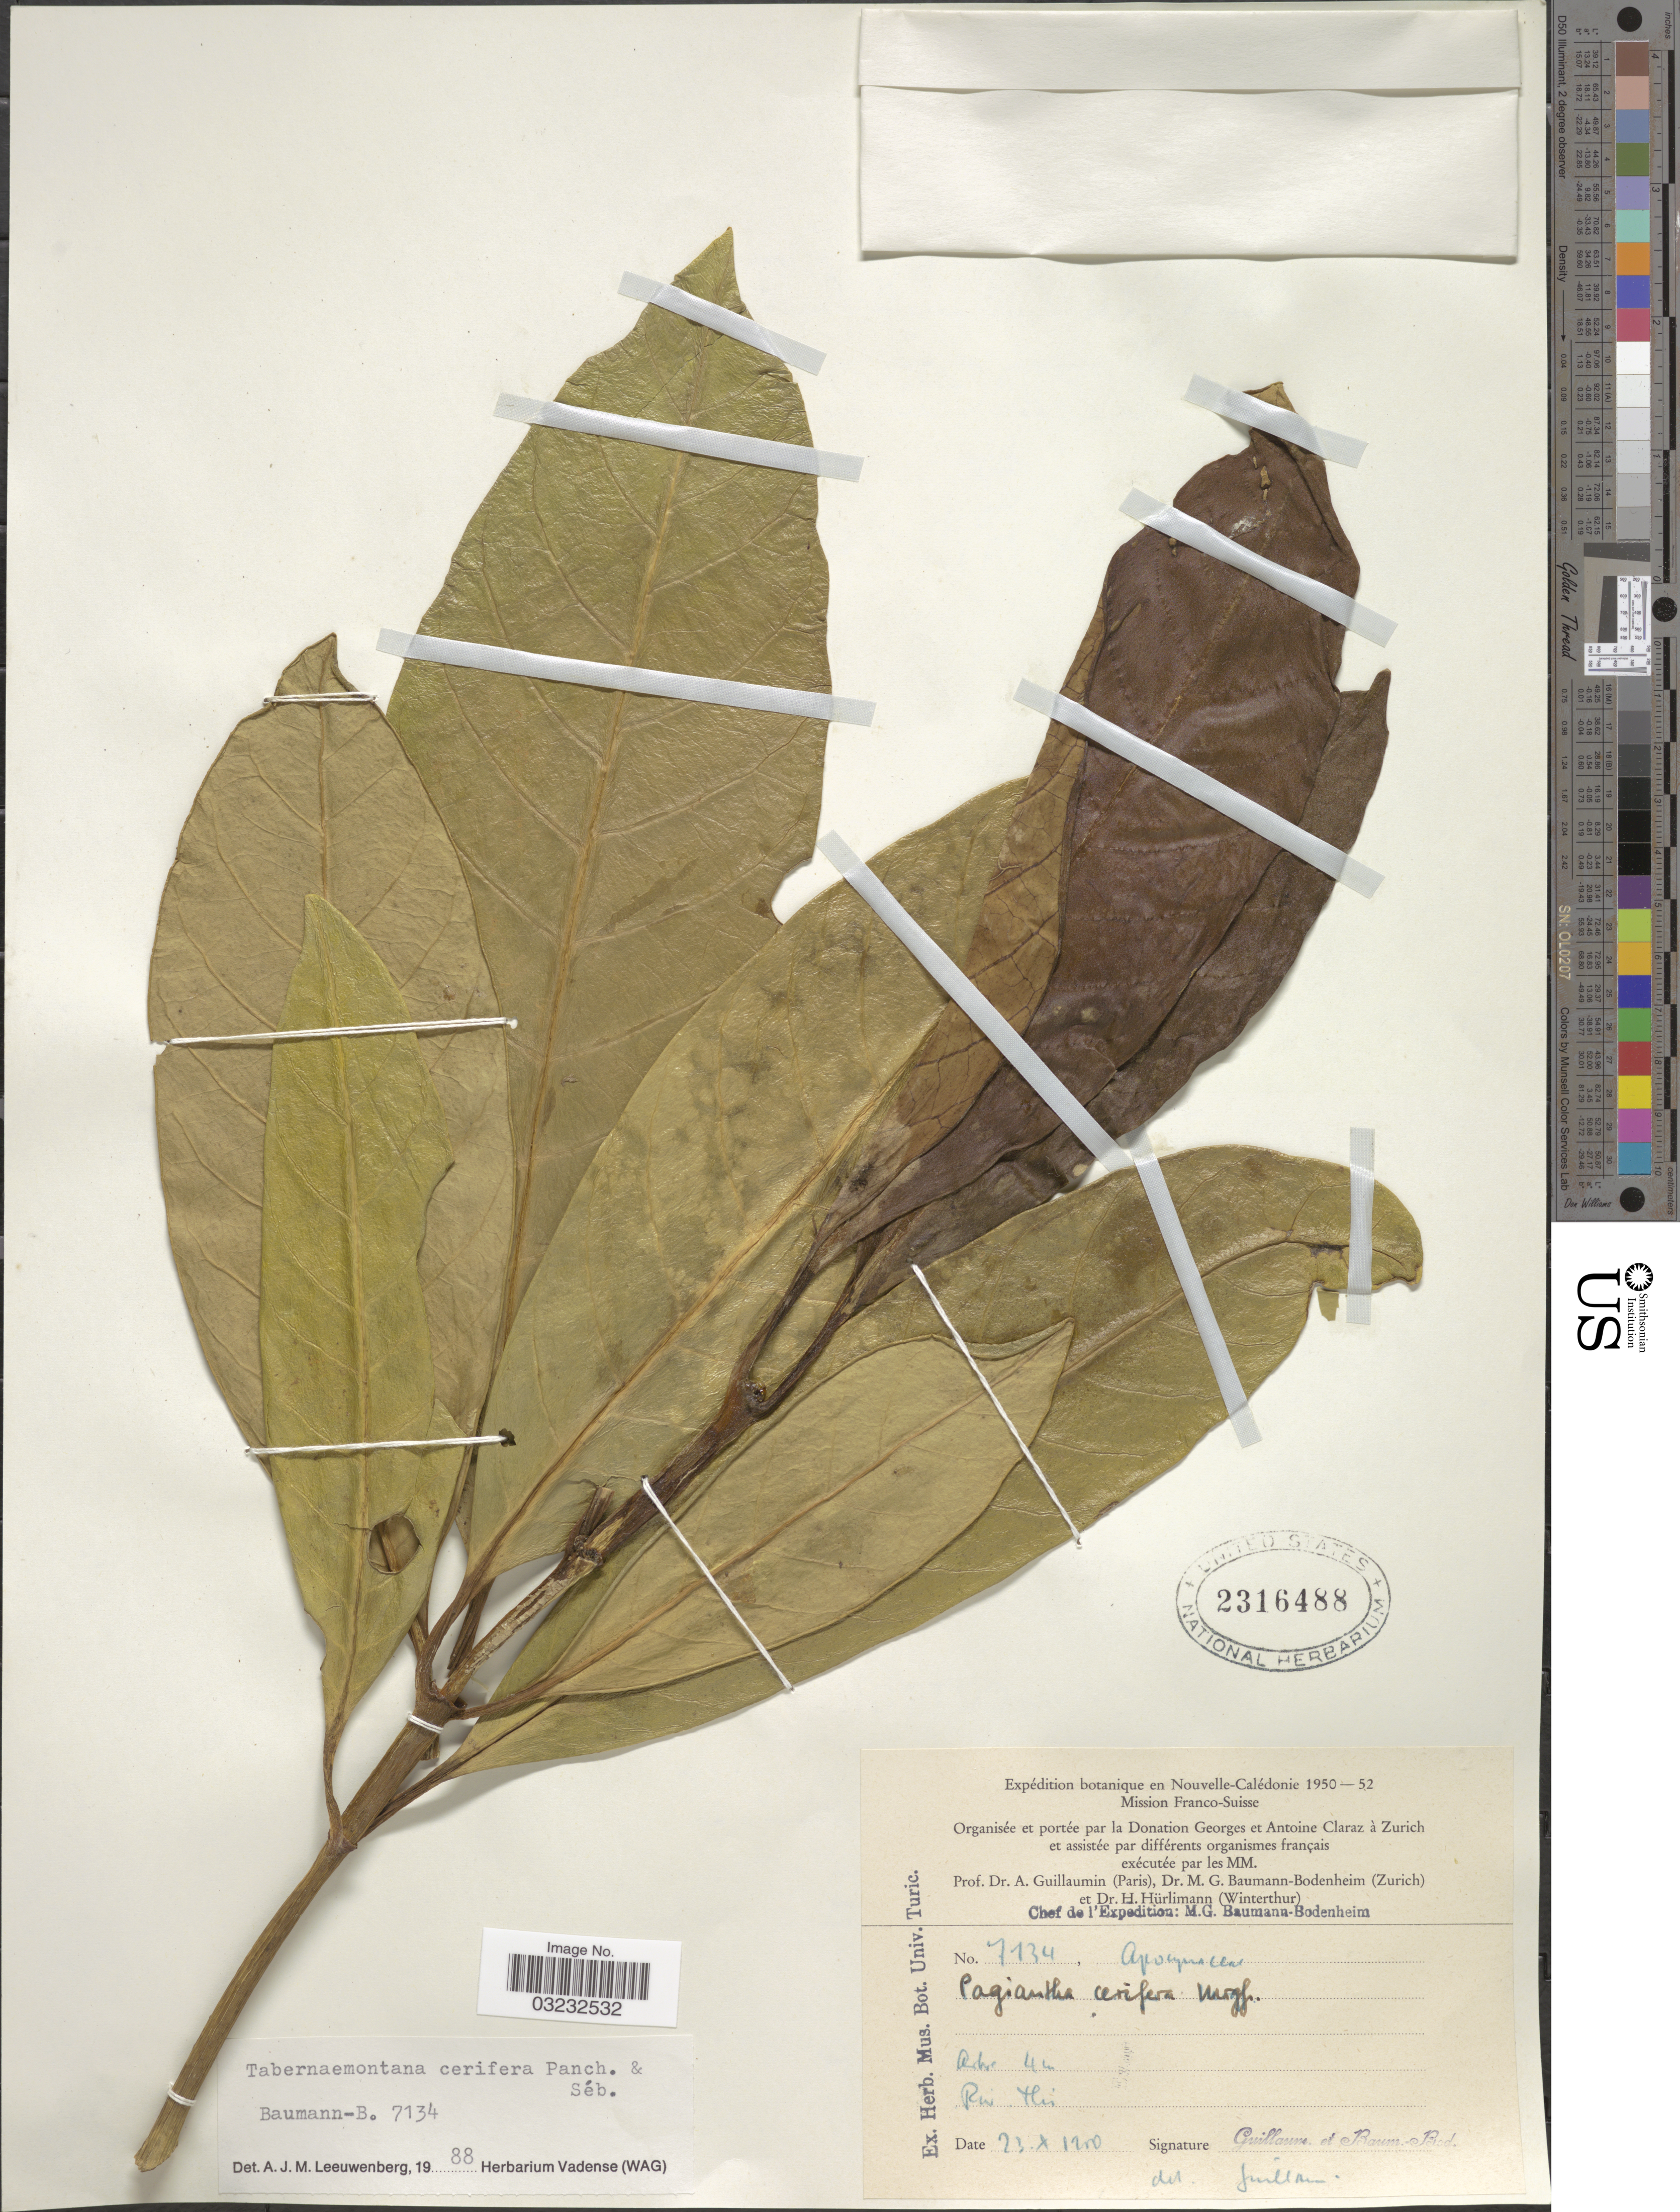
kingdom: Plantae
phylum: Tracheophyta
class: Magnoliopsida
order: Gentianales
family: Apocynaceae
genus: Tabernaemontana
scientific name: Tabernaemontana cerifera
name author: Pancher & Sebert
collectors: A. Guillaumin & M. G. Baumann-Bodenheim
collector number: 7134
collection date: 1950-10-23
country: New Caledonia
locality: Riv. His. [interpreted]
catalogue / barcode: US 2316488